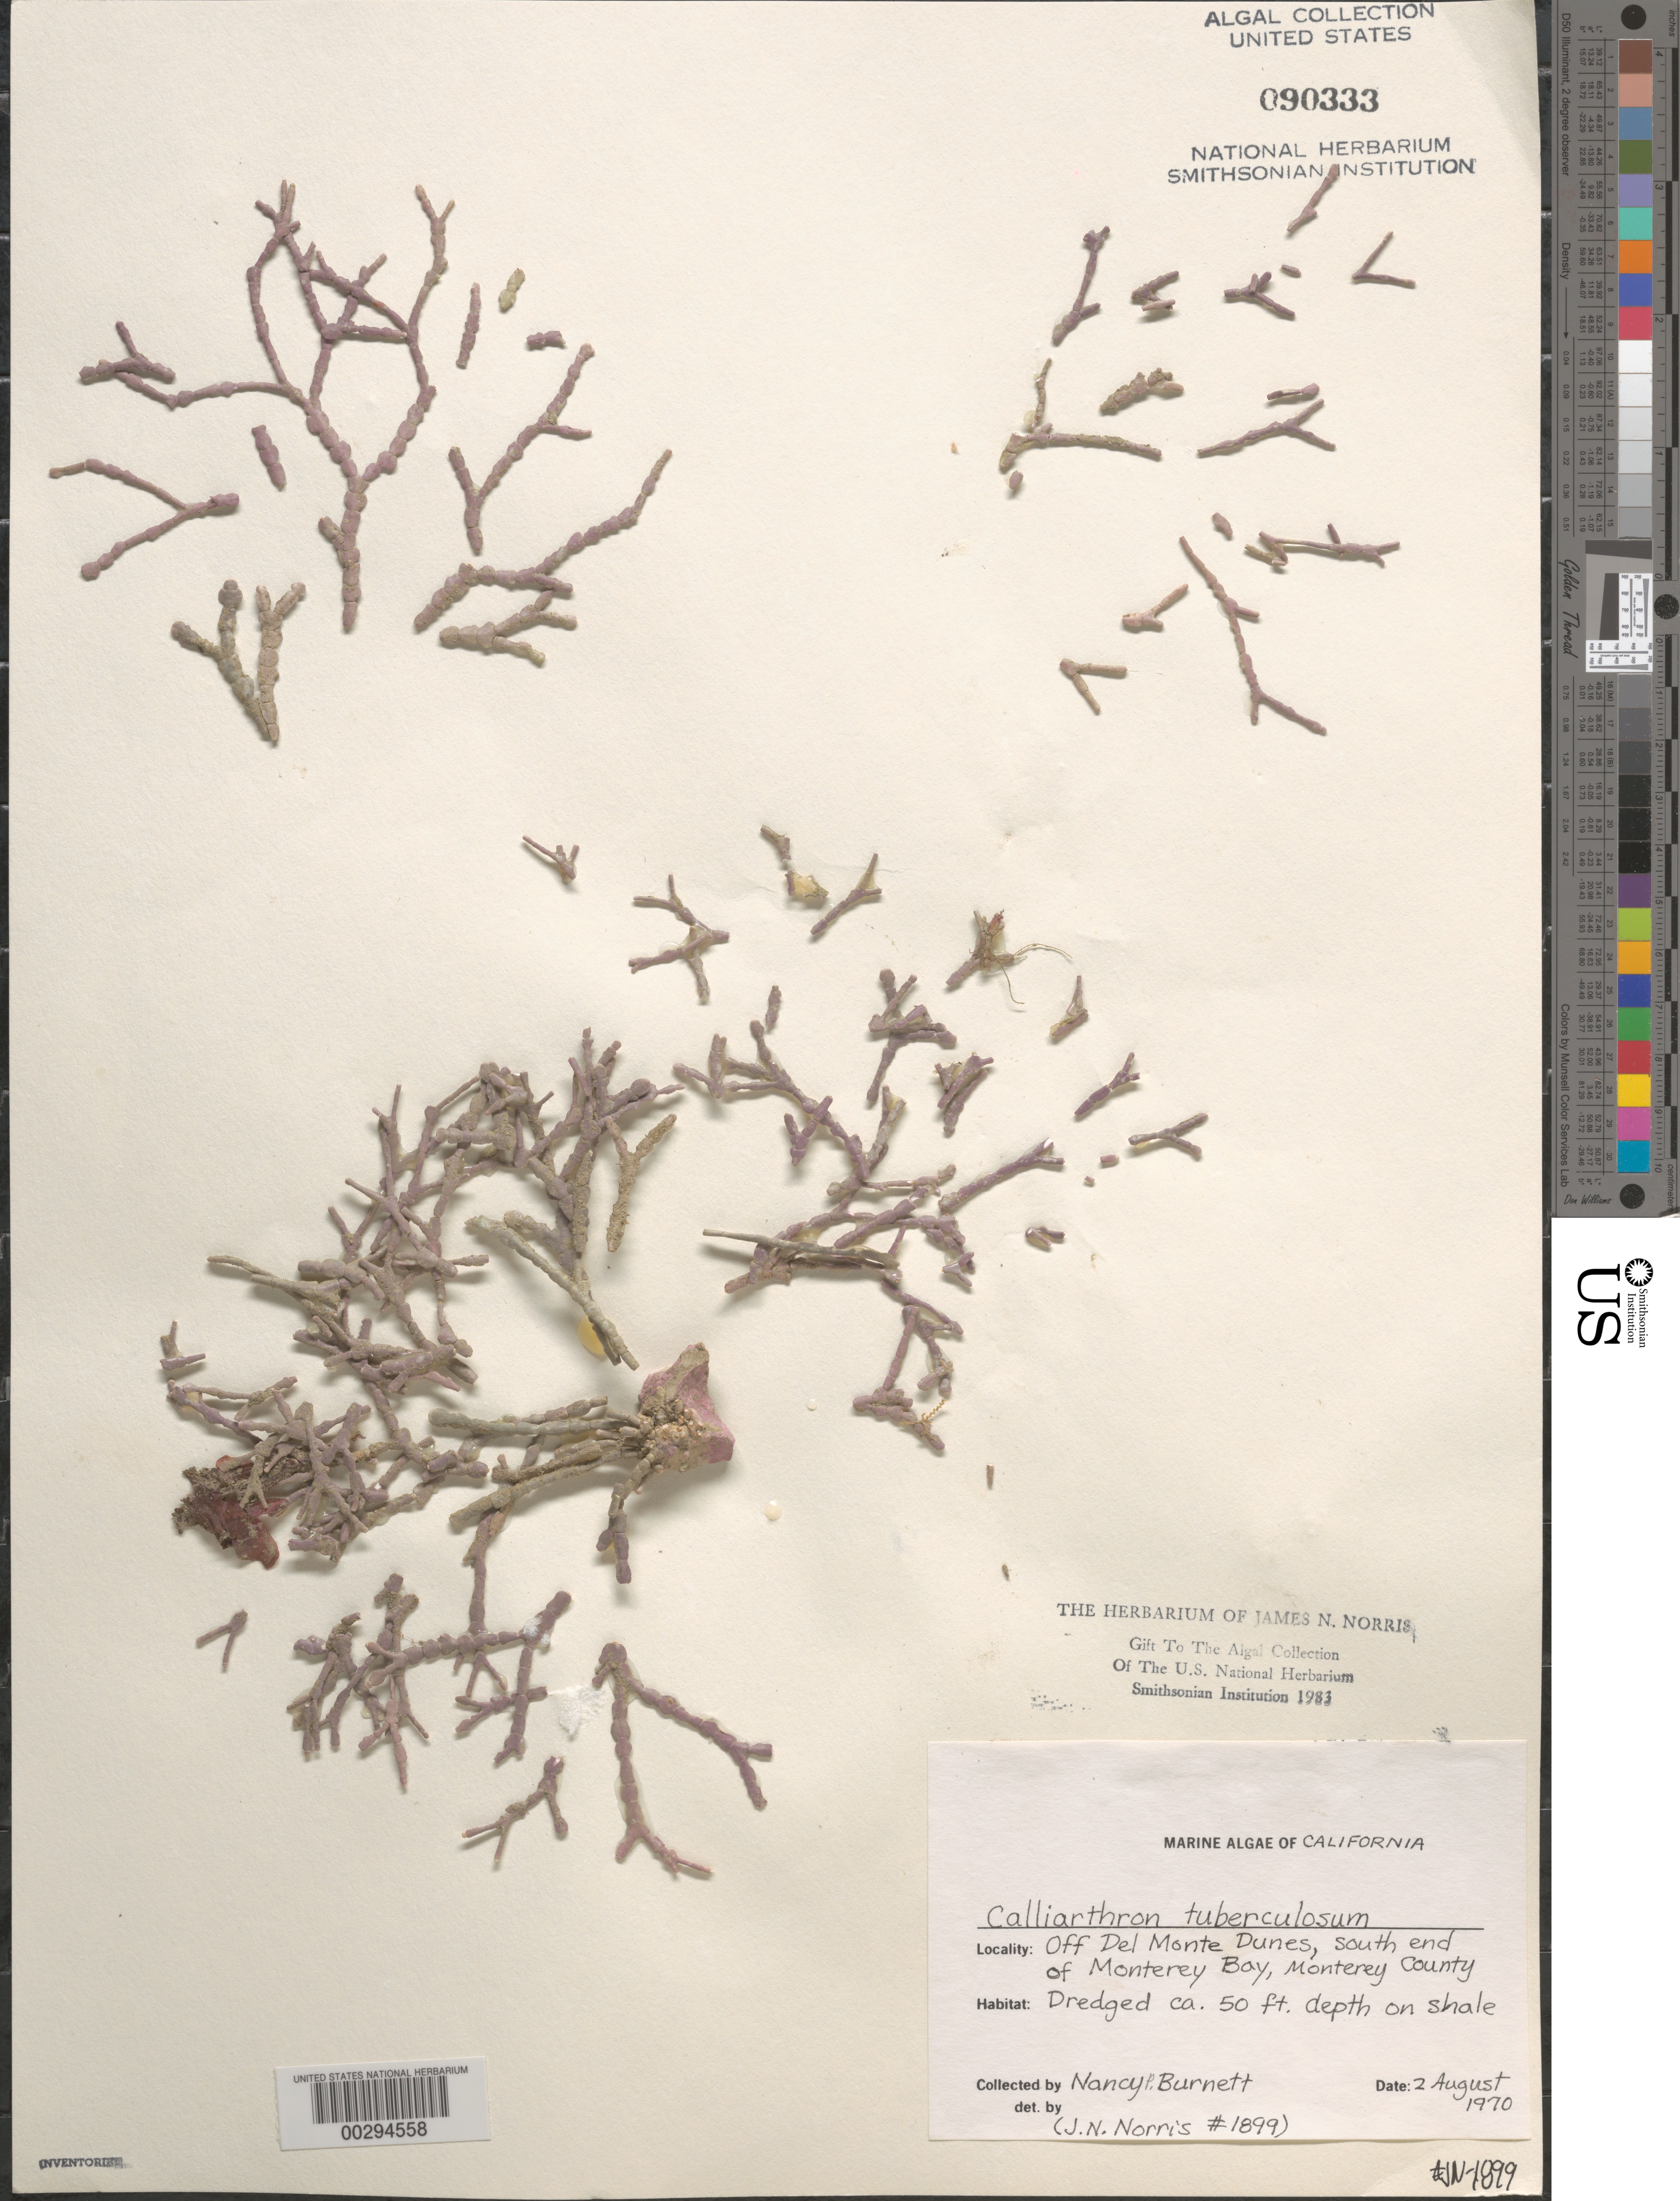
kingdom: Plantae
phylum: Rhodophyta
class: Florideophyceae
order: Corallinales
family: Corallinaceae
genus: Calliarthron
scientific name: Calliarthron tuberculosum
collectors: N. Burnett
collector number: JN-1899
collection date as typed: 02 Aug 1970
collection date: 1970-08-02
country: United States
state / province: California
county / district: Monterey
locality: Monterey Bay, off Del Monte dunes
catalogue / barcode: US 90333